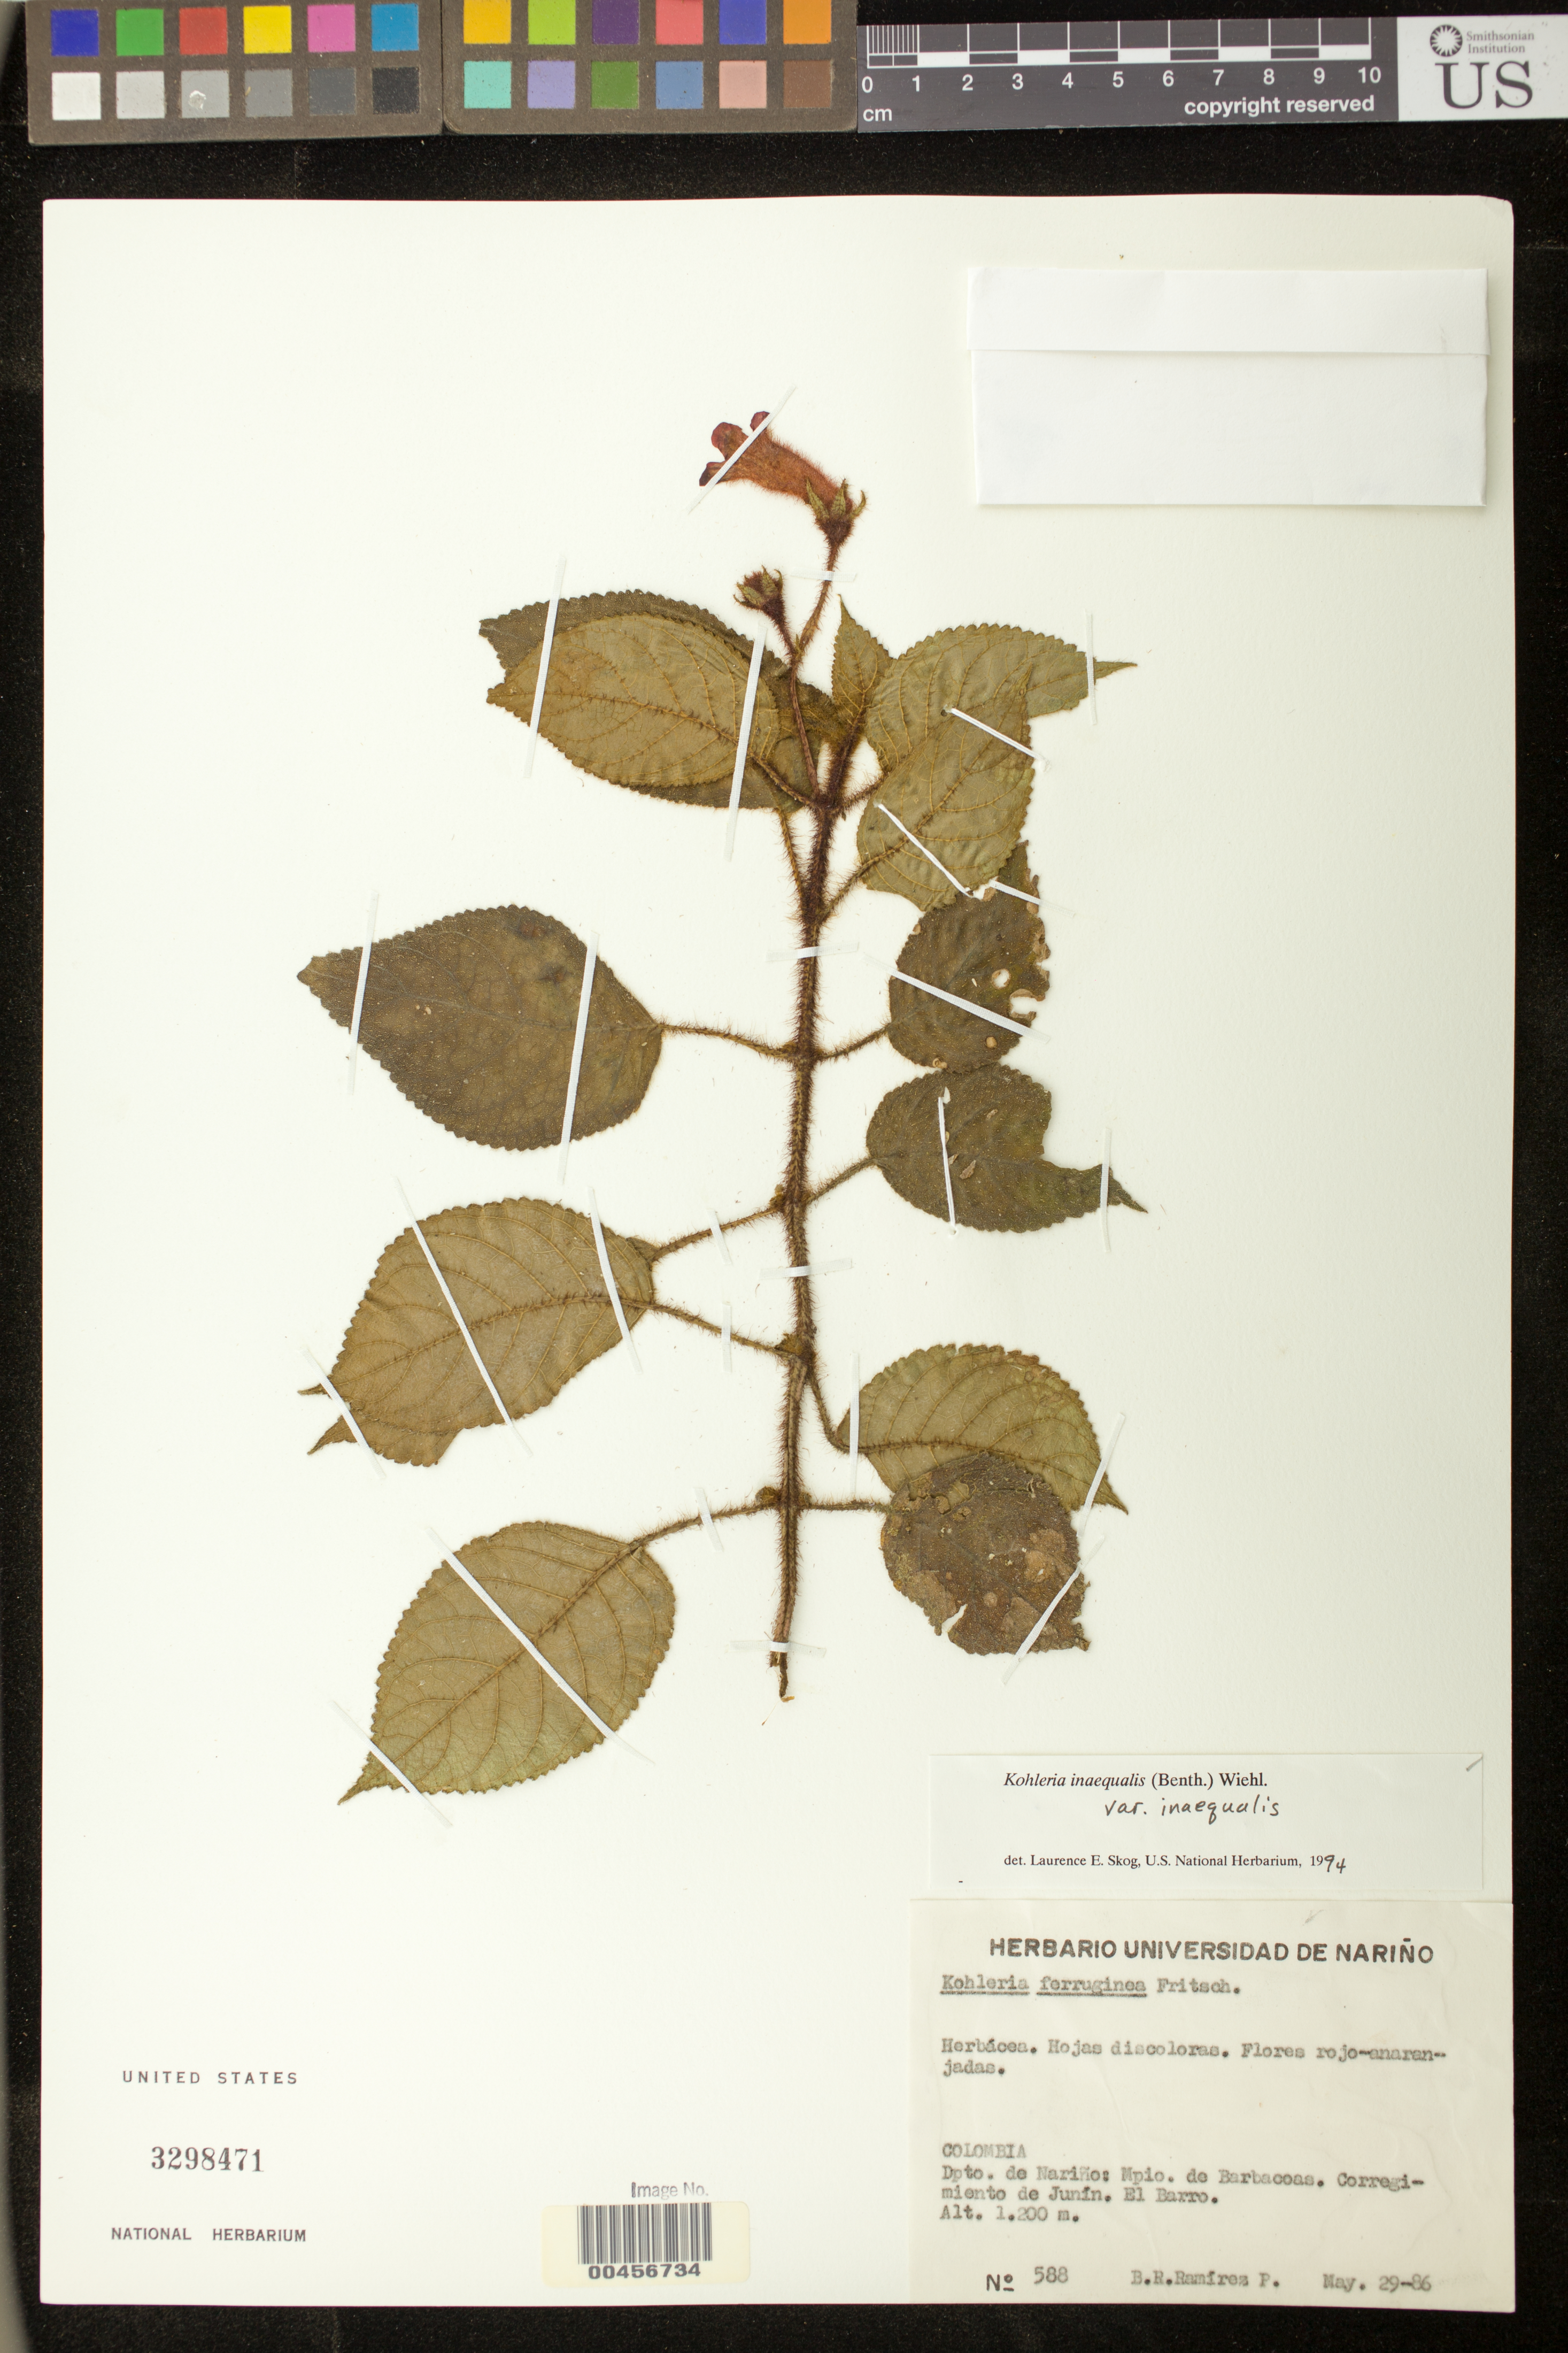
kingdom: Plantae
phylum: Tracheophyta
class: Magnoliopsida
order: Lamiales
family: Gesneriaceae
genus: Kohleria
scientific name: Kohleria inaequalis var. inaequalis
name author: (Benth.) Wiehler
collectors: B. R. Ramirez P.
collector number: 588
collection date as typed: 29 May 1986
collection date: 1986-05-29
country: Colombia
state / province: Nariño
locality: Barbacoas, Junin, El Barro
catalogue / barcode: US 3298471